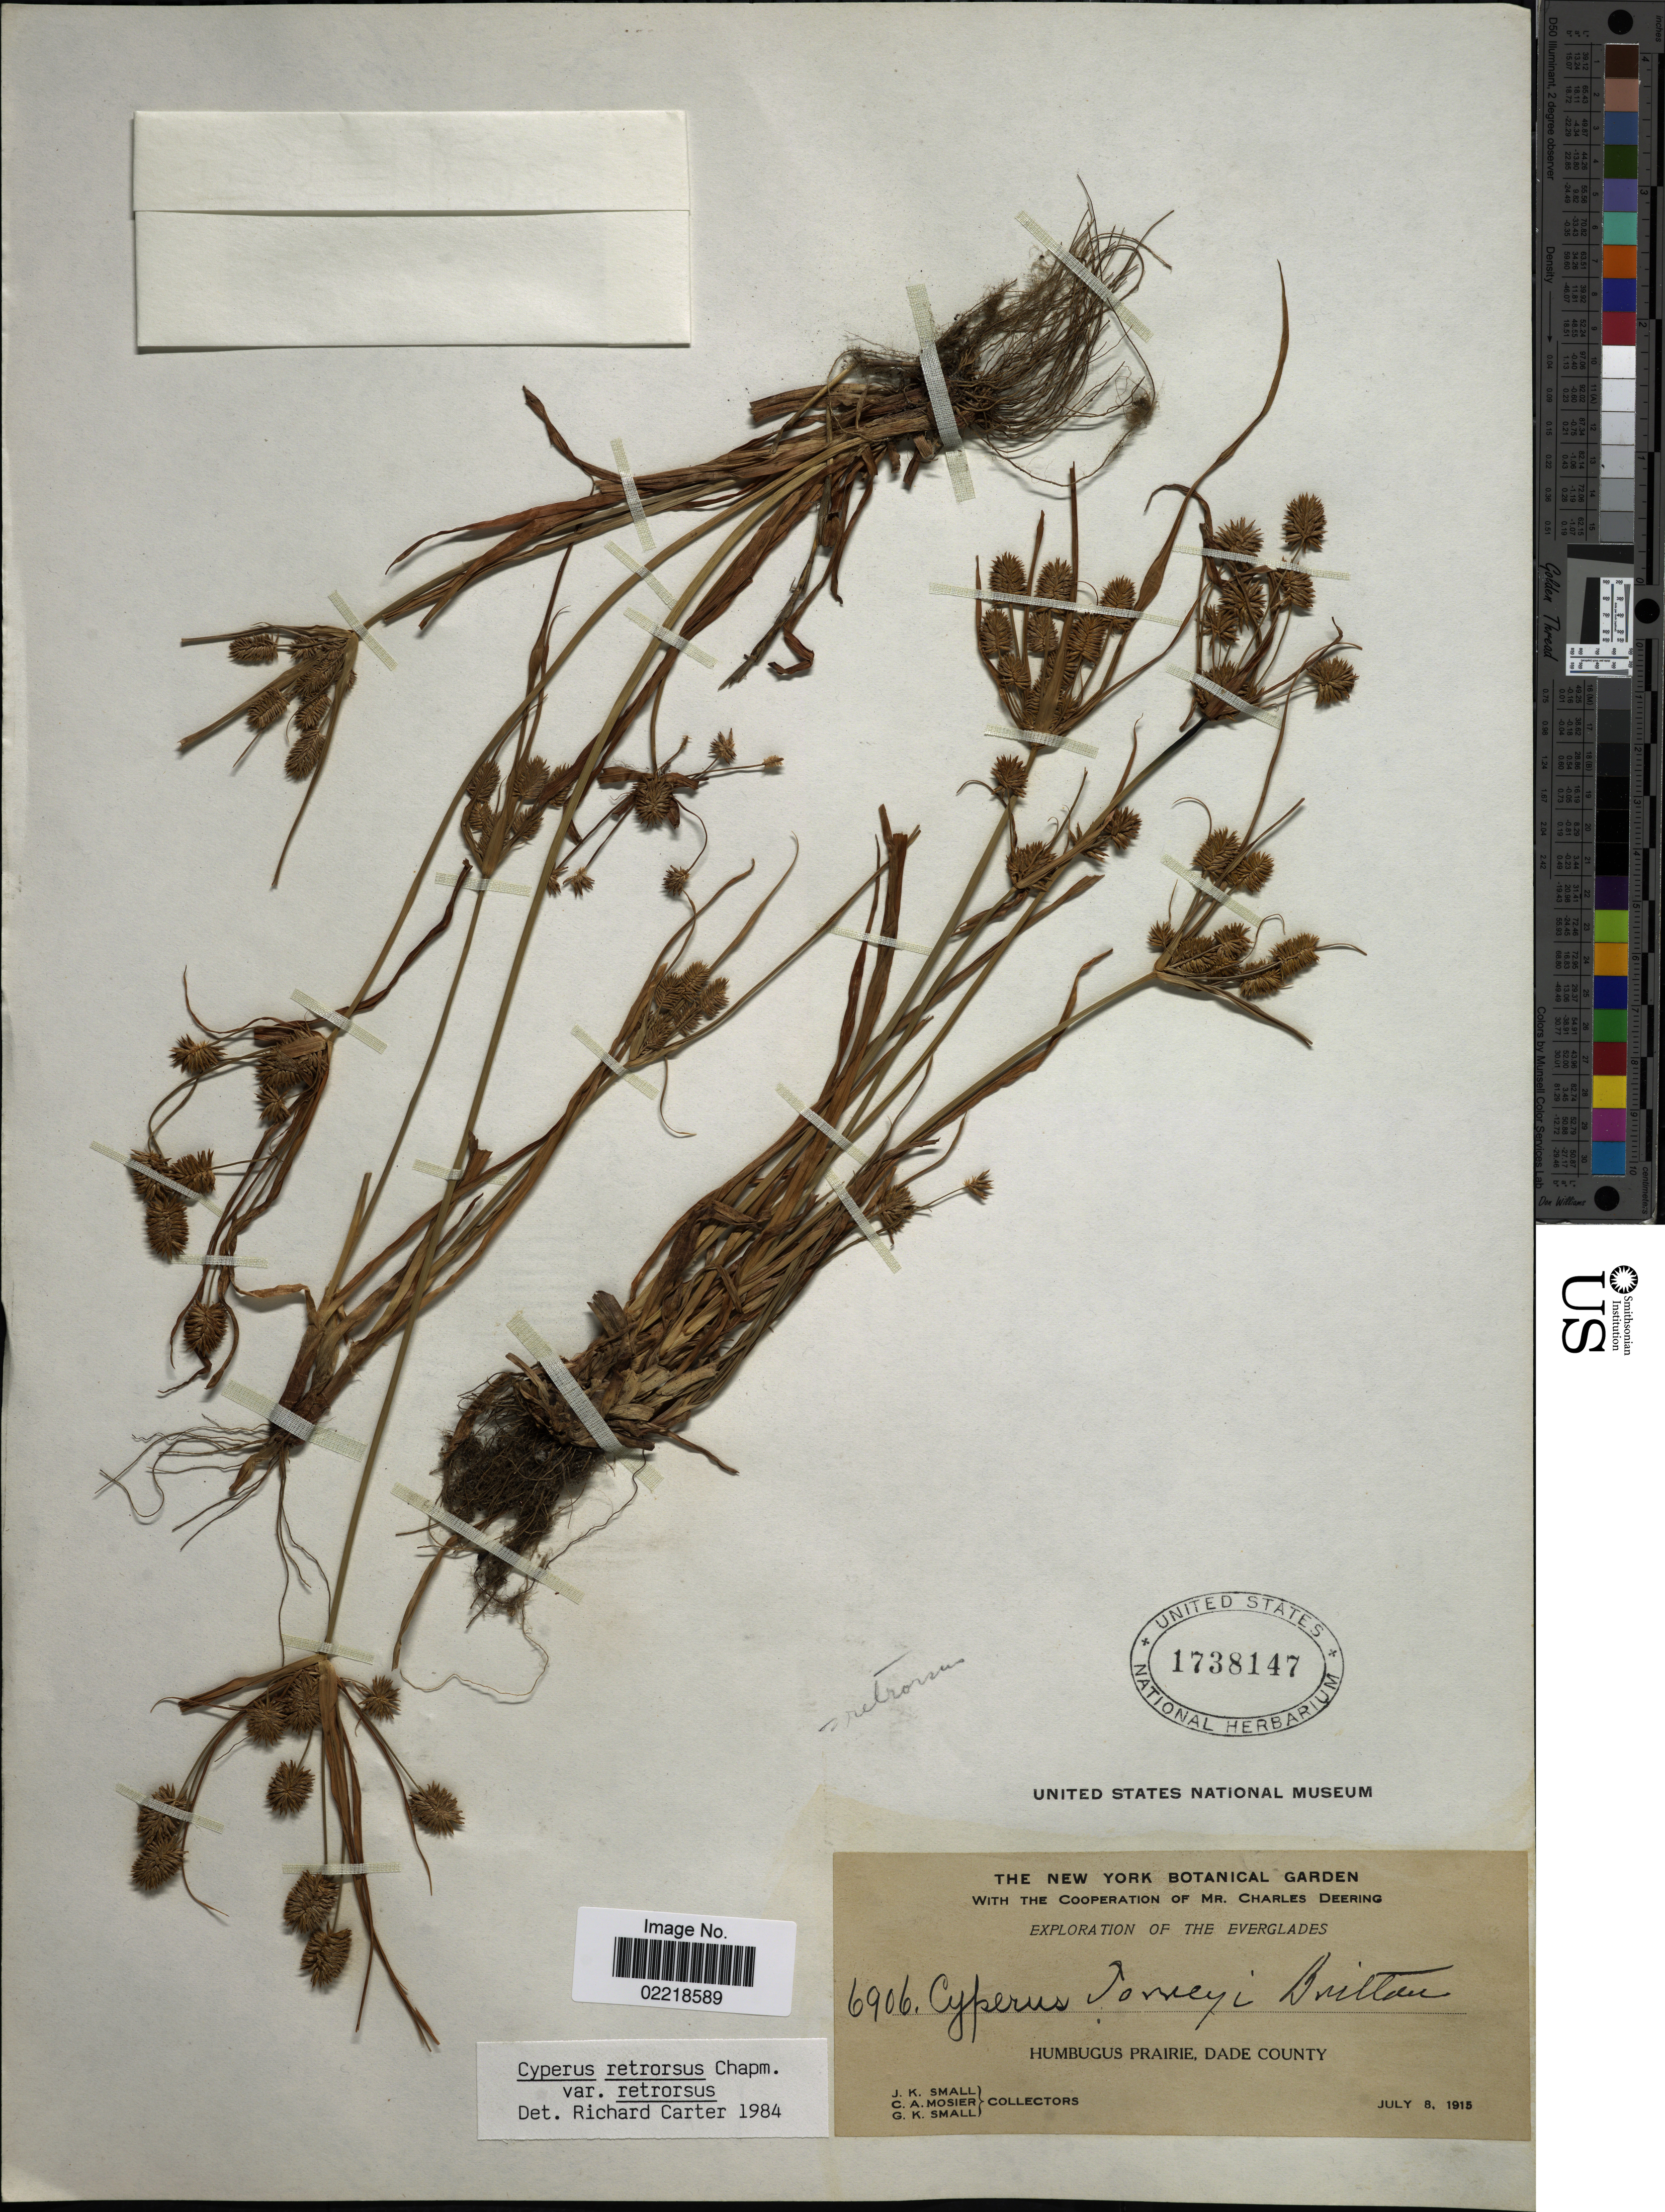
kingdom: Plantae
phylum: Tracheophyta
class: Liliopsida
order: Poales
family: Cyperaceae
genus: Cyperus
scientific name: Cyperus retrorsus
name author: Chapm.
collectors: J. K. Small, C. A. Mosier & G. K. Small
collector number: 6906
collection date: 1915-07-08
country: United States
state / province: Florida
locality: The Everglades, Humbugus Prairie, Dade County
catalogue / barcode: US 1738147